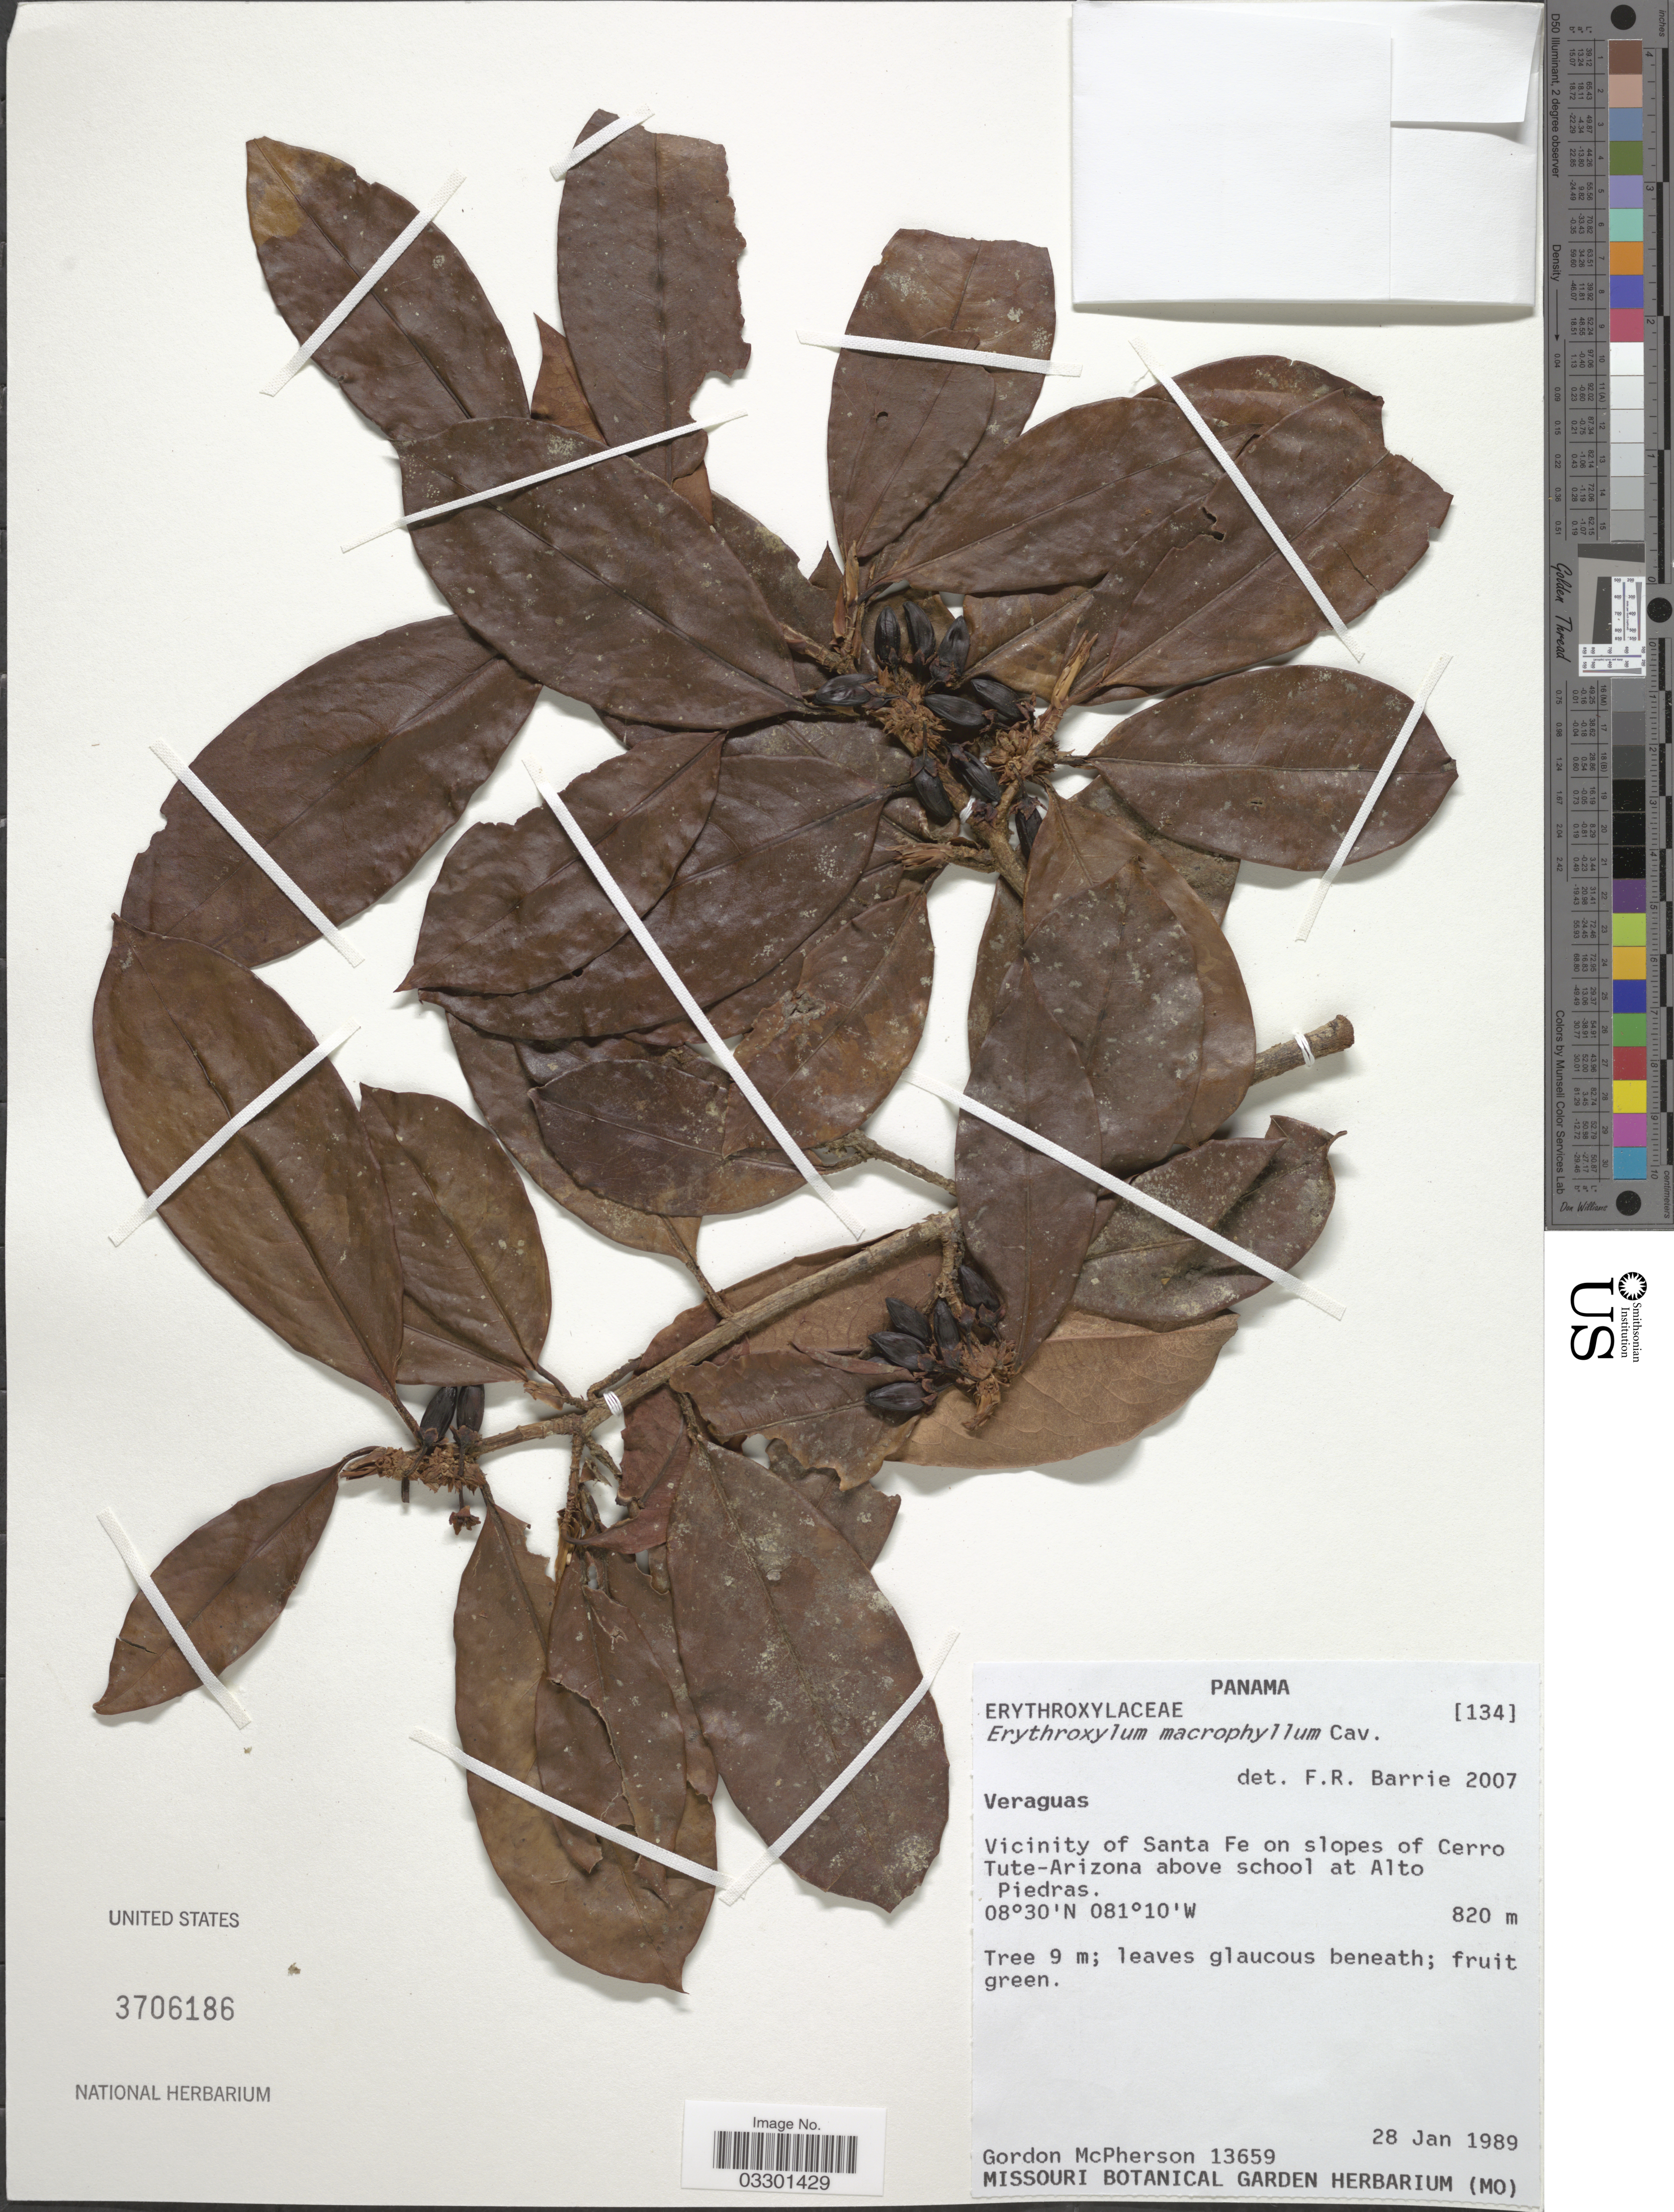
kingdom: Plantae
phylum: Tracheophyta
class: Magnoliopsida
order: Malpighiales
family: Erythroxylaceae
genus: Erythroxylum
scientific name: Erythroxylum macrophyllum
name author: Cav.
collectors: G. D. McPherson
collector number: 13659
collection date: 1989-01-28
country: Panama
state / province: Veraguas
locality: Vicinity of Santa Fe on slopes of Cerro Tute-Arizona above school at Alto Piedras.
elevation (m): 820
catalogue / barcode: US 3706186